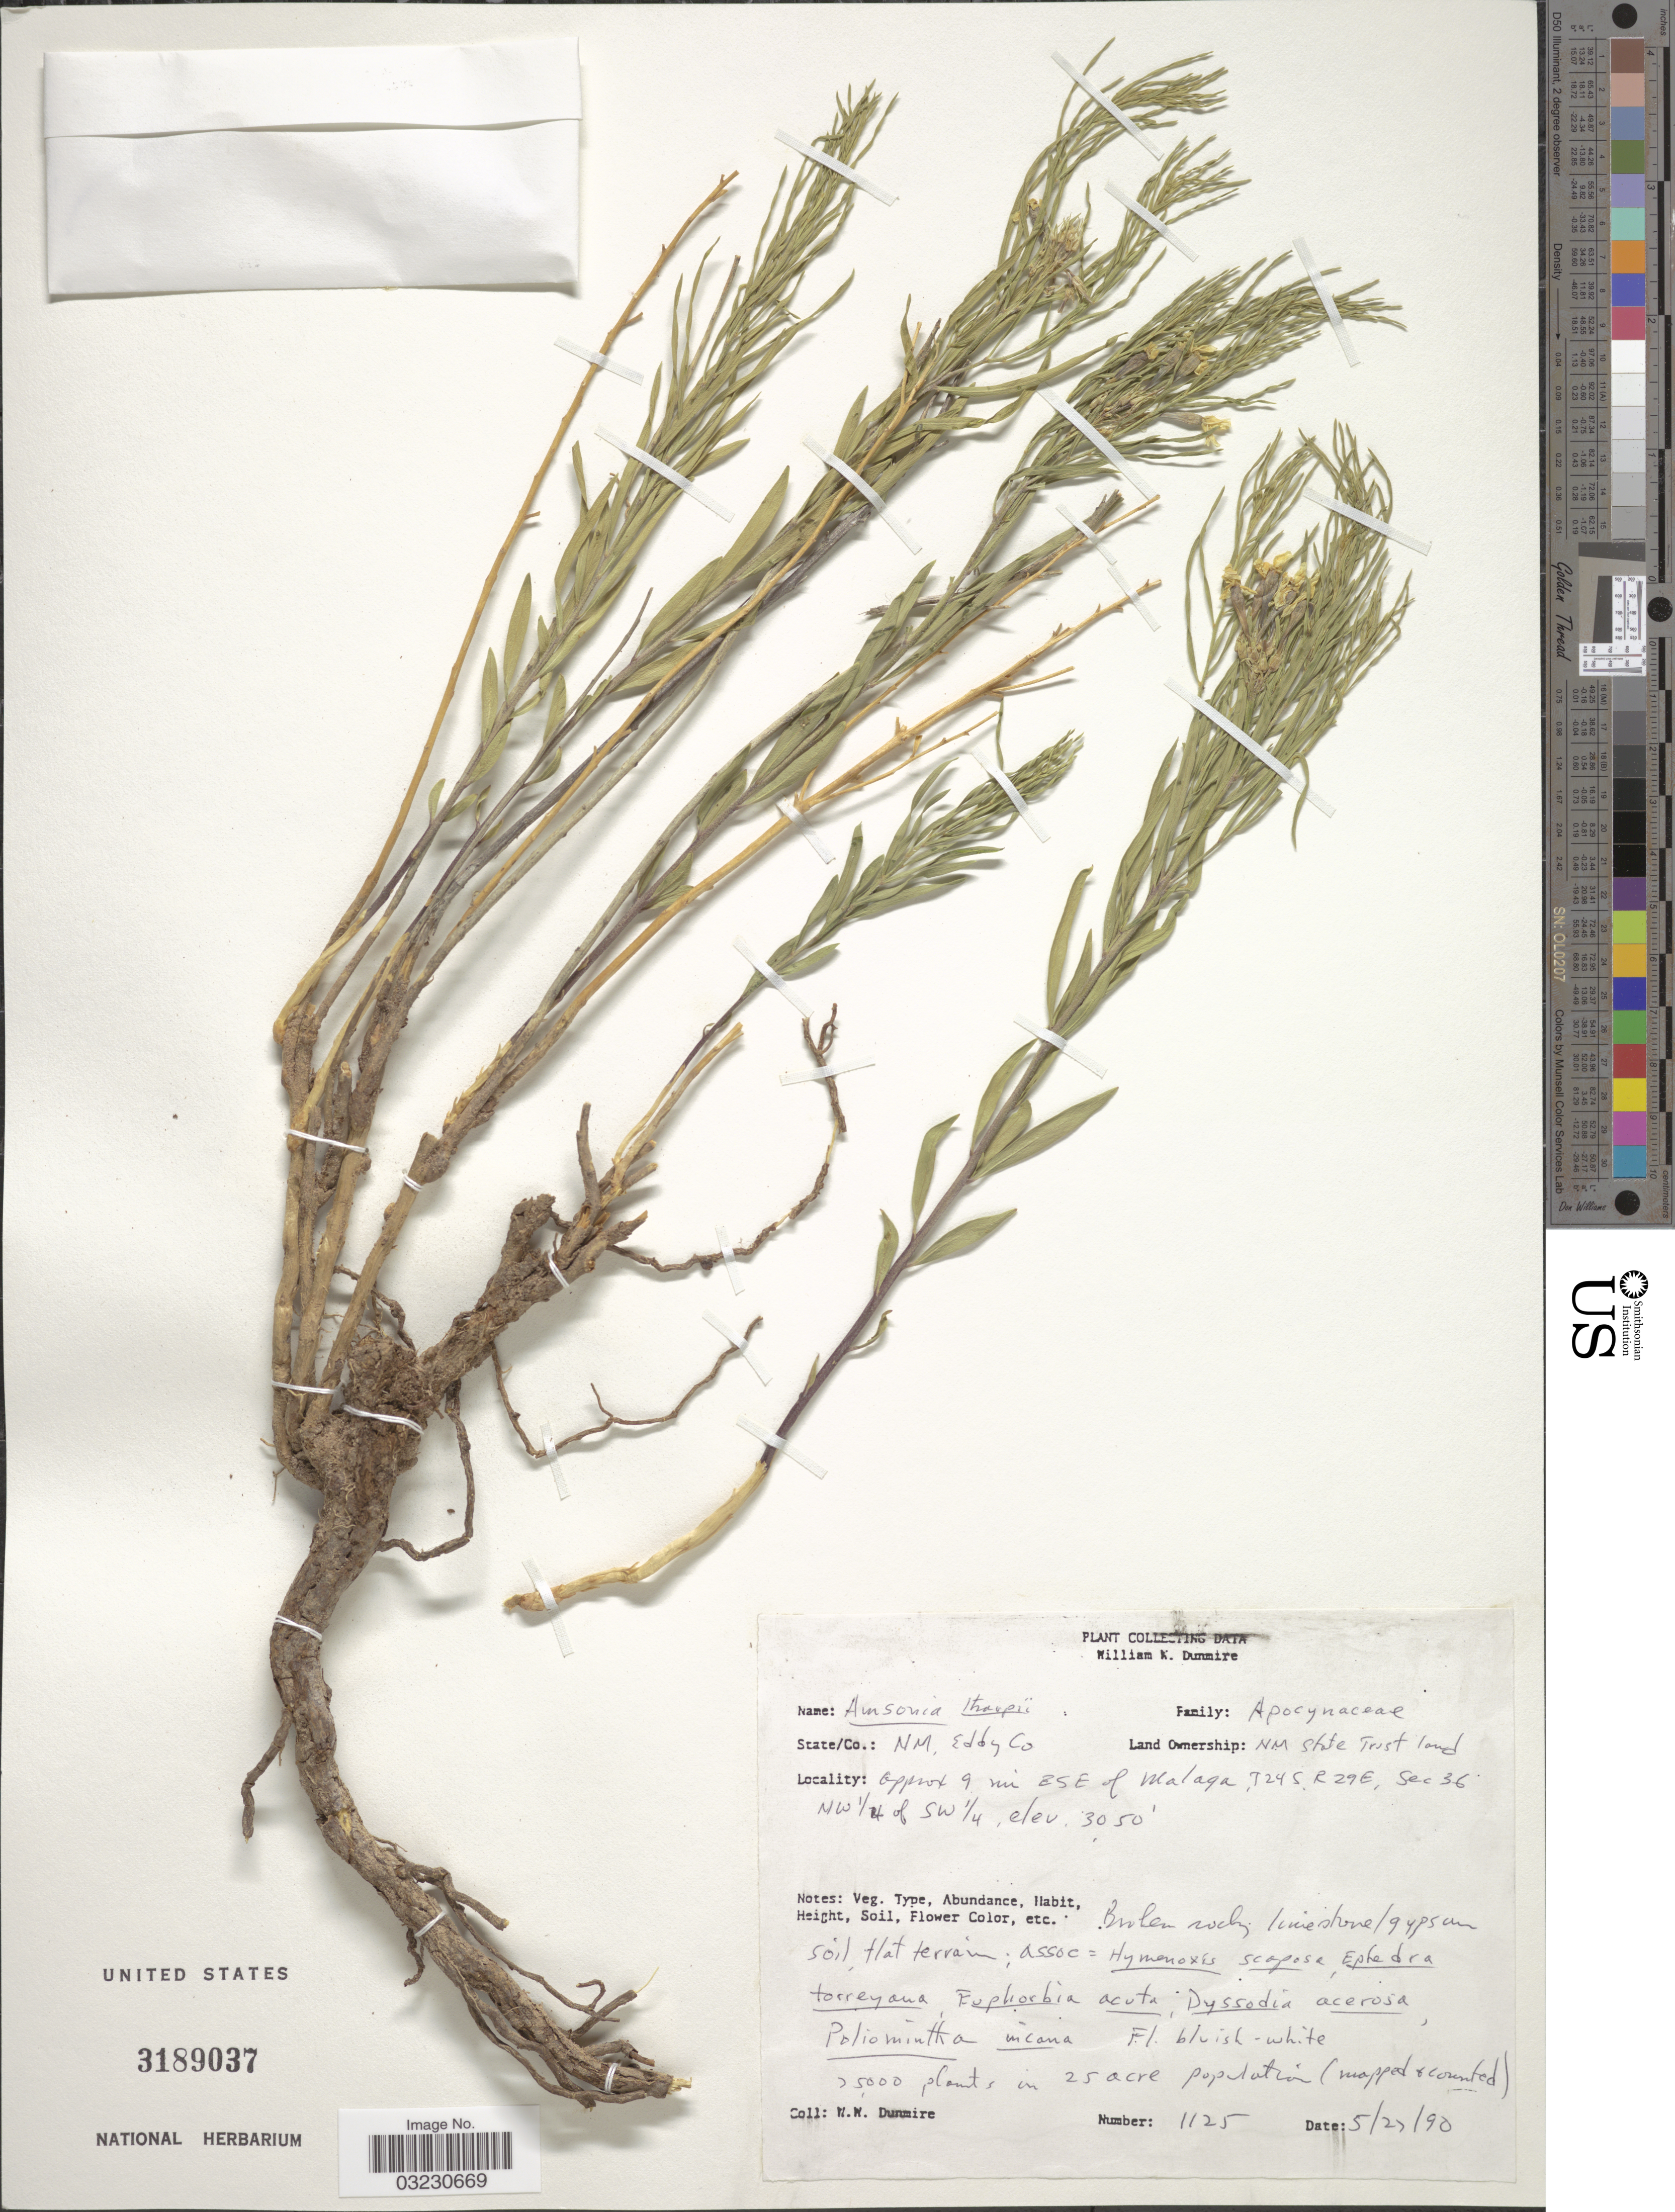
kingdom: Plantae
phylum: Tracheophyta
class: Magnoliopsida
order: Gentianales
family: Apocynaceae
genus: Amsonia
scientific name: Amsonia tharpii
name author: Woodson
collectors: W. Dunmire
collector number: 1125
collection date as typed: Transcribed d/m/y: 25/5/90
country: United States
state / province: New Mexico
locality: State/Co.: NM, Eddy Co., Land Ownership: NM State Forest land, Approx 9 mi ESE of Malaga, T24S, R29E, Sec 36. NW ¼ of SW ¼.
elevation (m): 930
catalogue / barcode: US 3189037